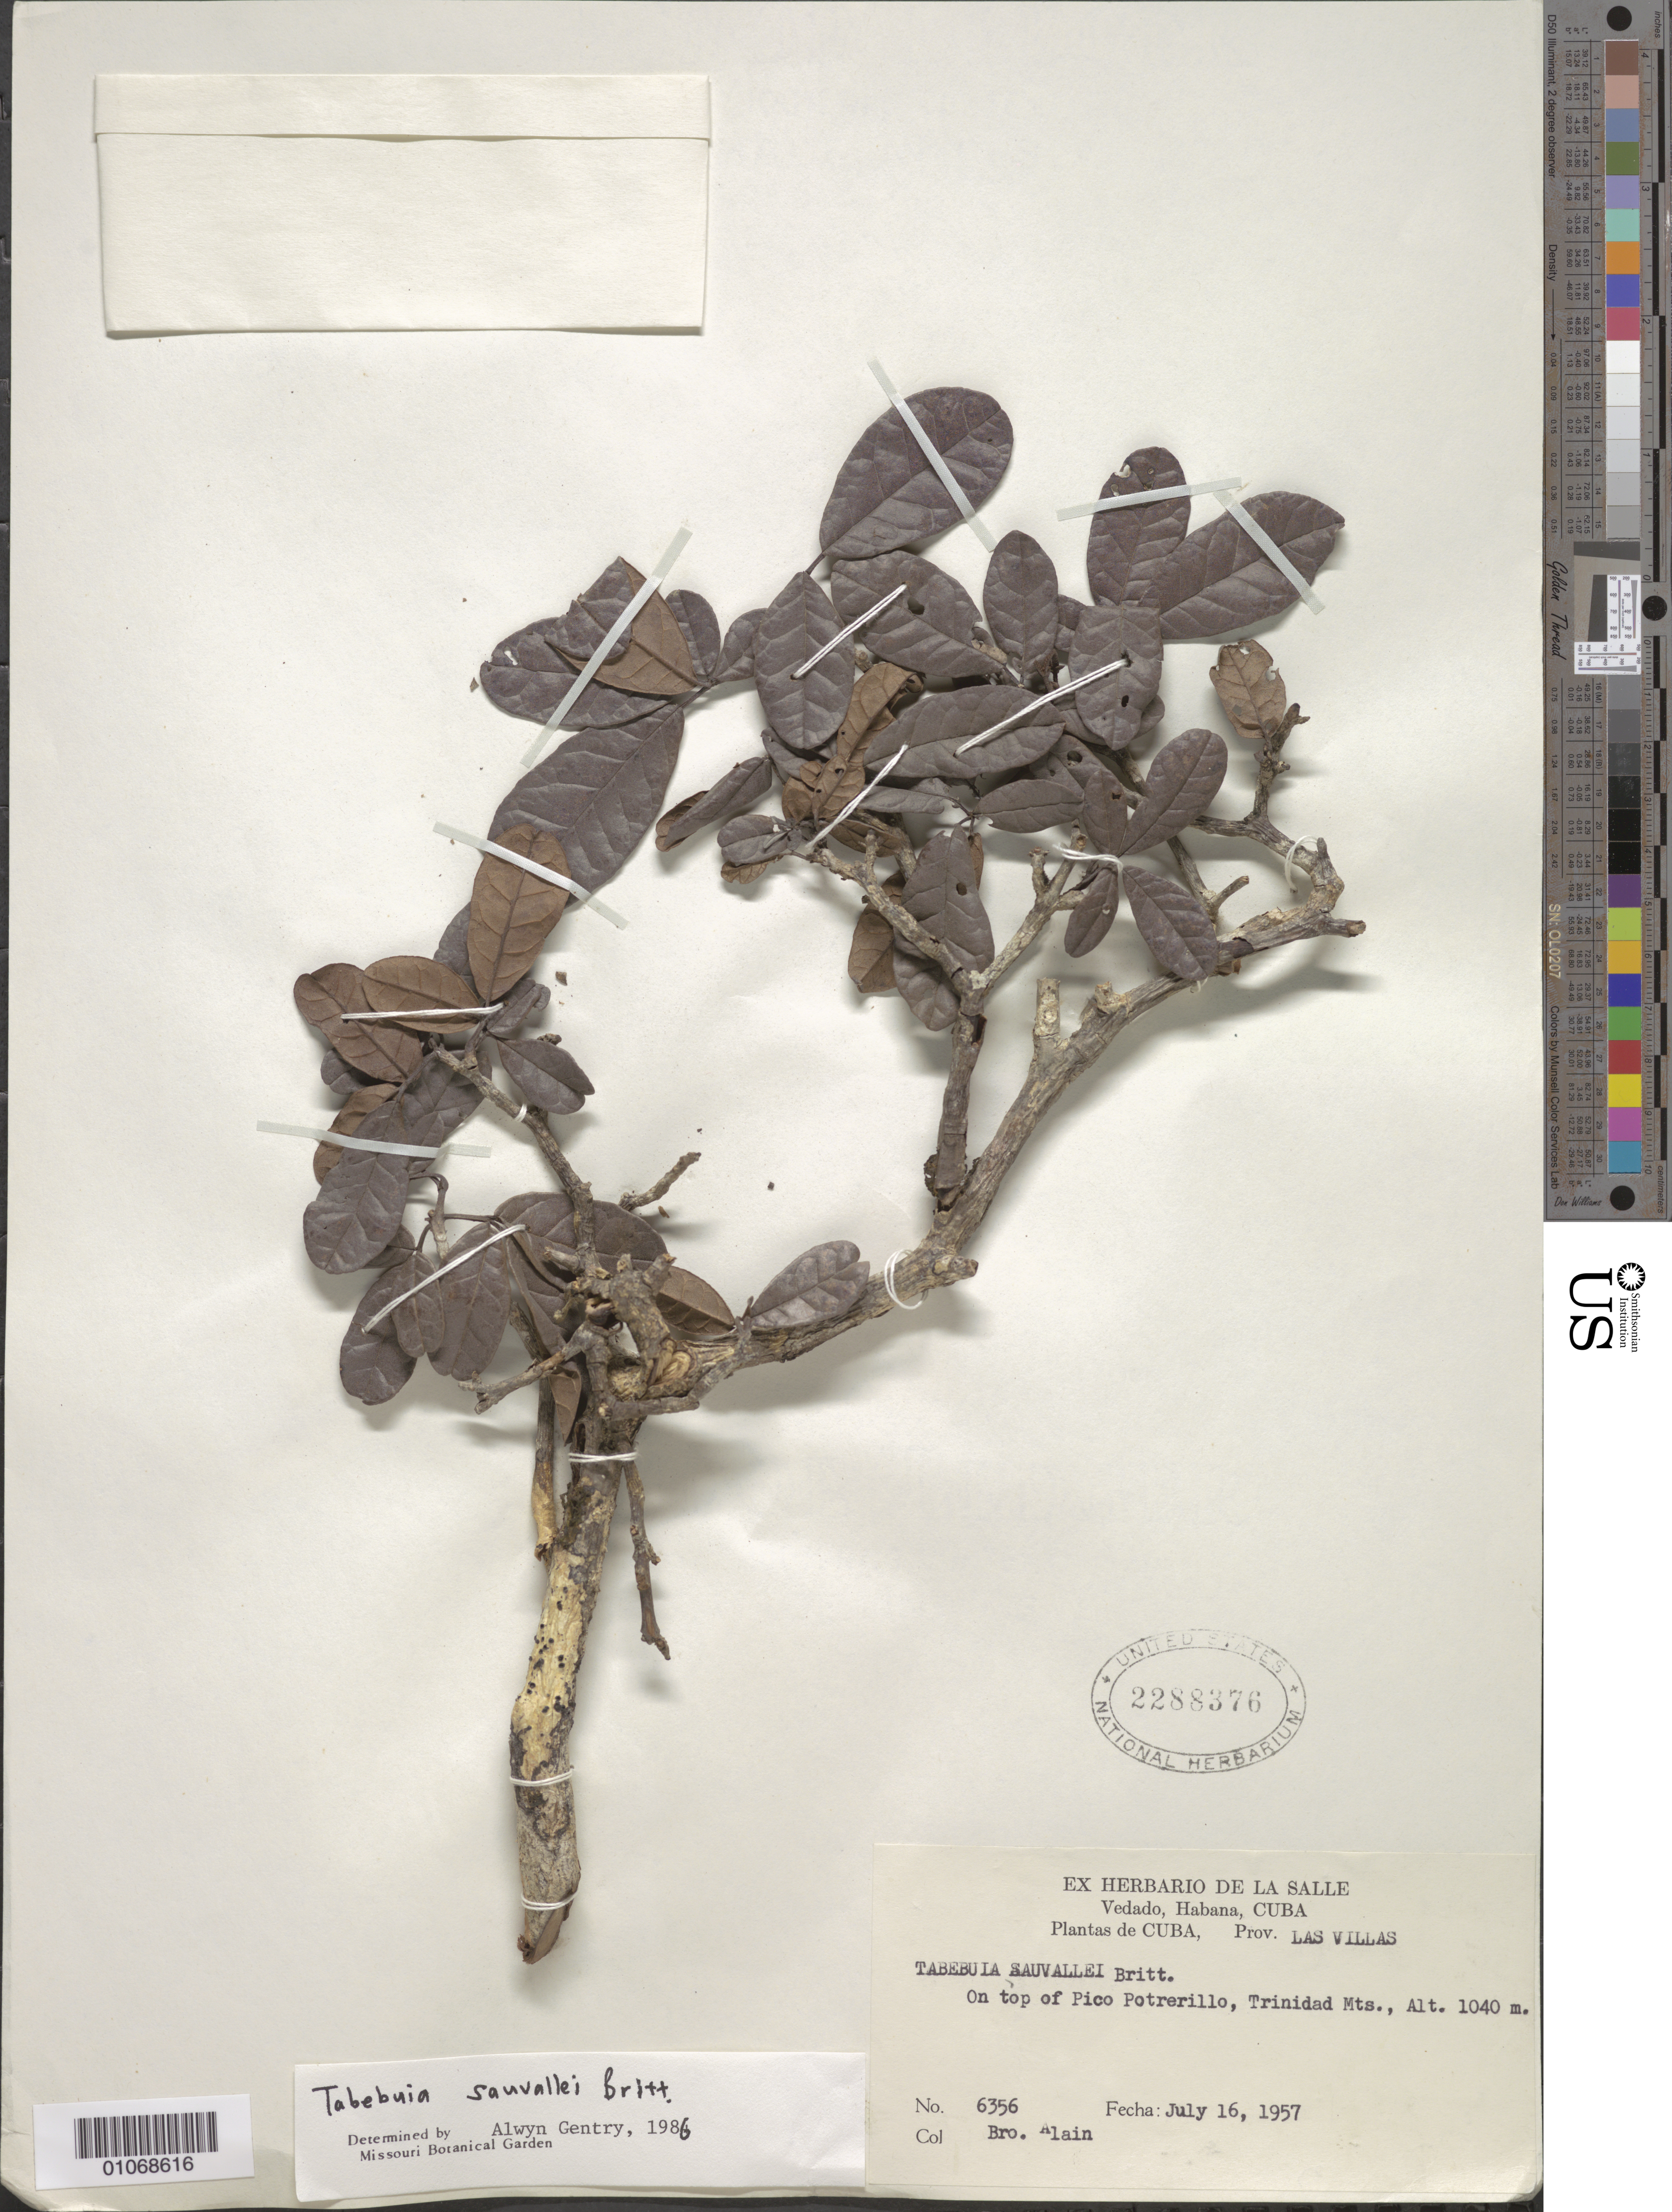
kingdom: Plantae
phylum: Tracheophyta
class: Magnoliopsida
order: Lamiales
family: Bignoniaceae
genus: Tabebuia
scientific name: Tabebuia sauvallei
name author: Britton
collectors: A. H. Liogier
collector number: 6356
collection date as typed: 16 Jul 1957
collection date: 1957-07-16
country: Cuba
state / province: Las Villas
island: Cuba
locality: On top of Pico Potrerillo, Trinidad Mountains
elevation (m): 1040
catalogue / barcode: US 2288376